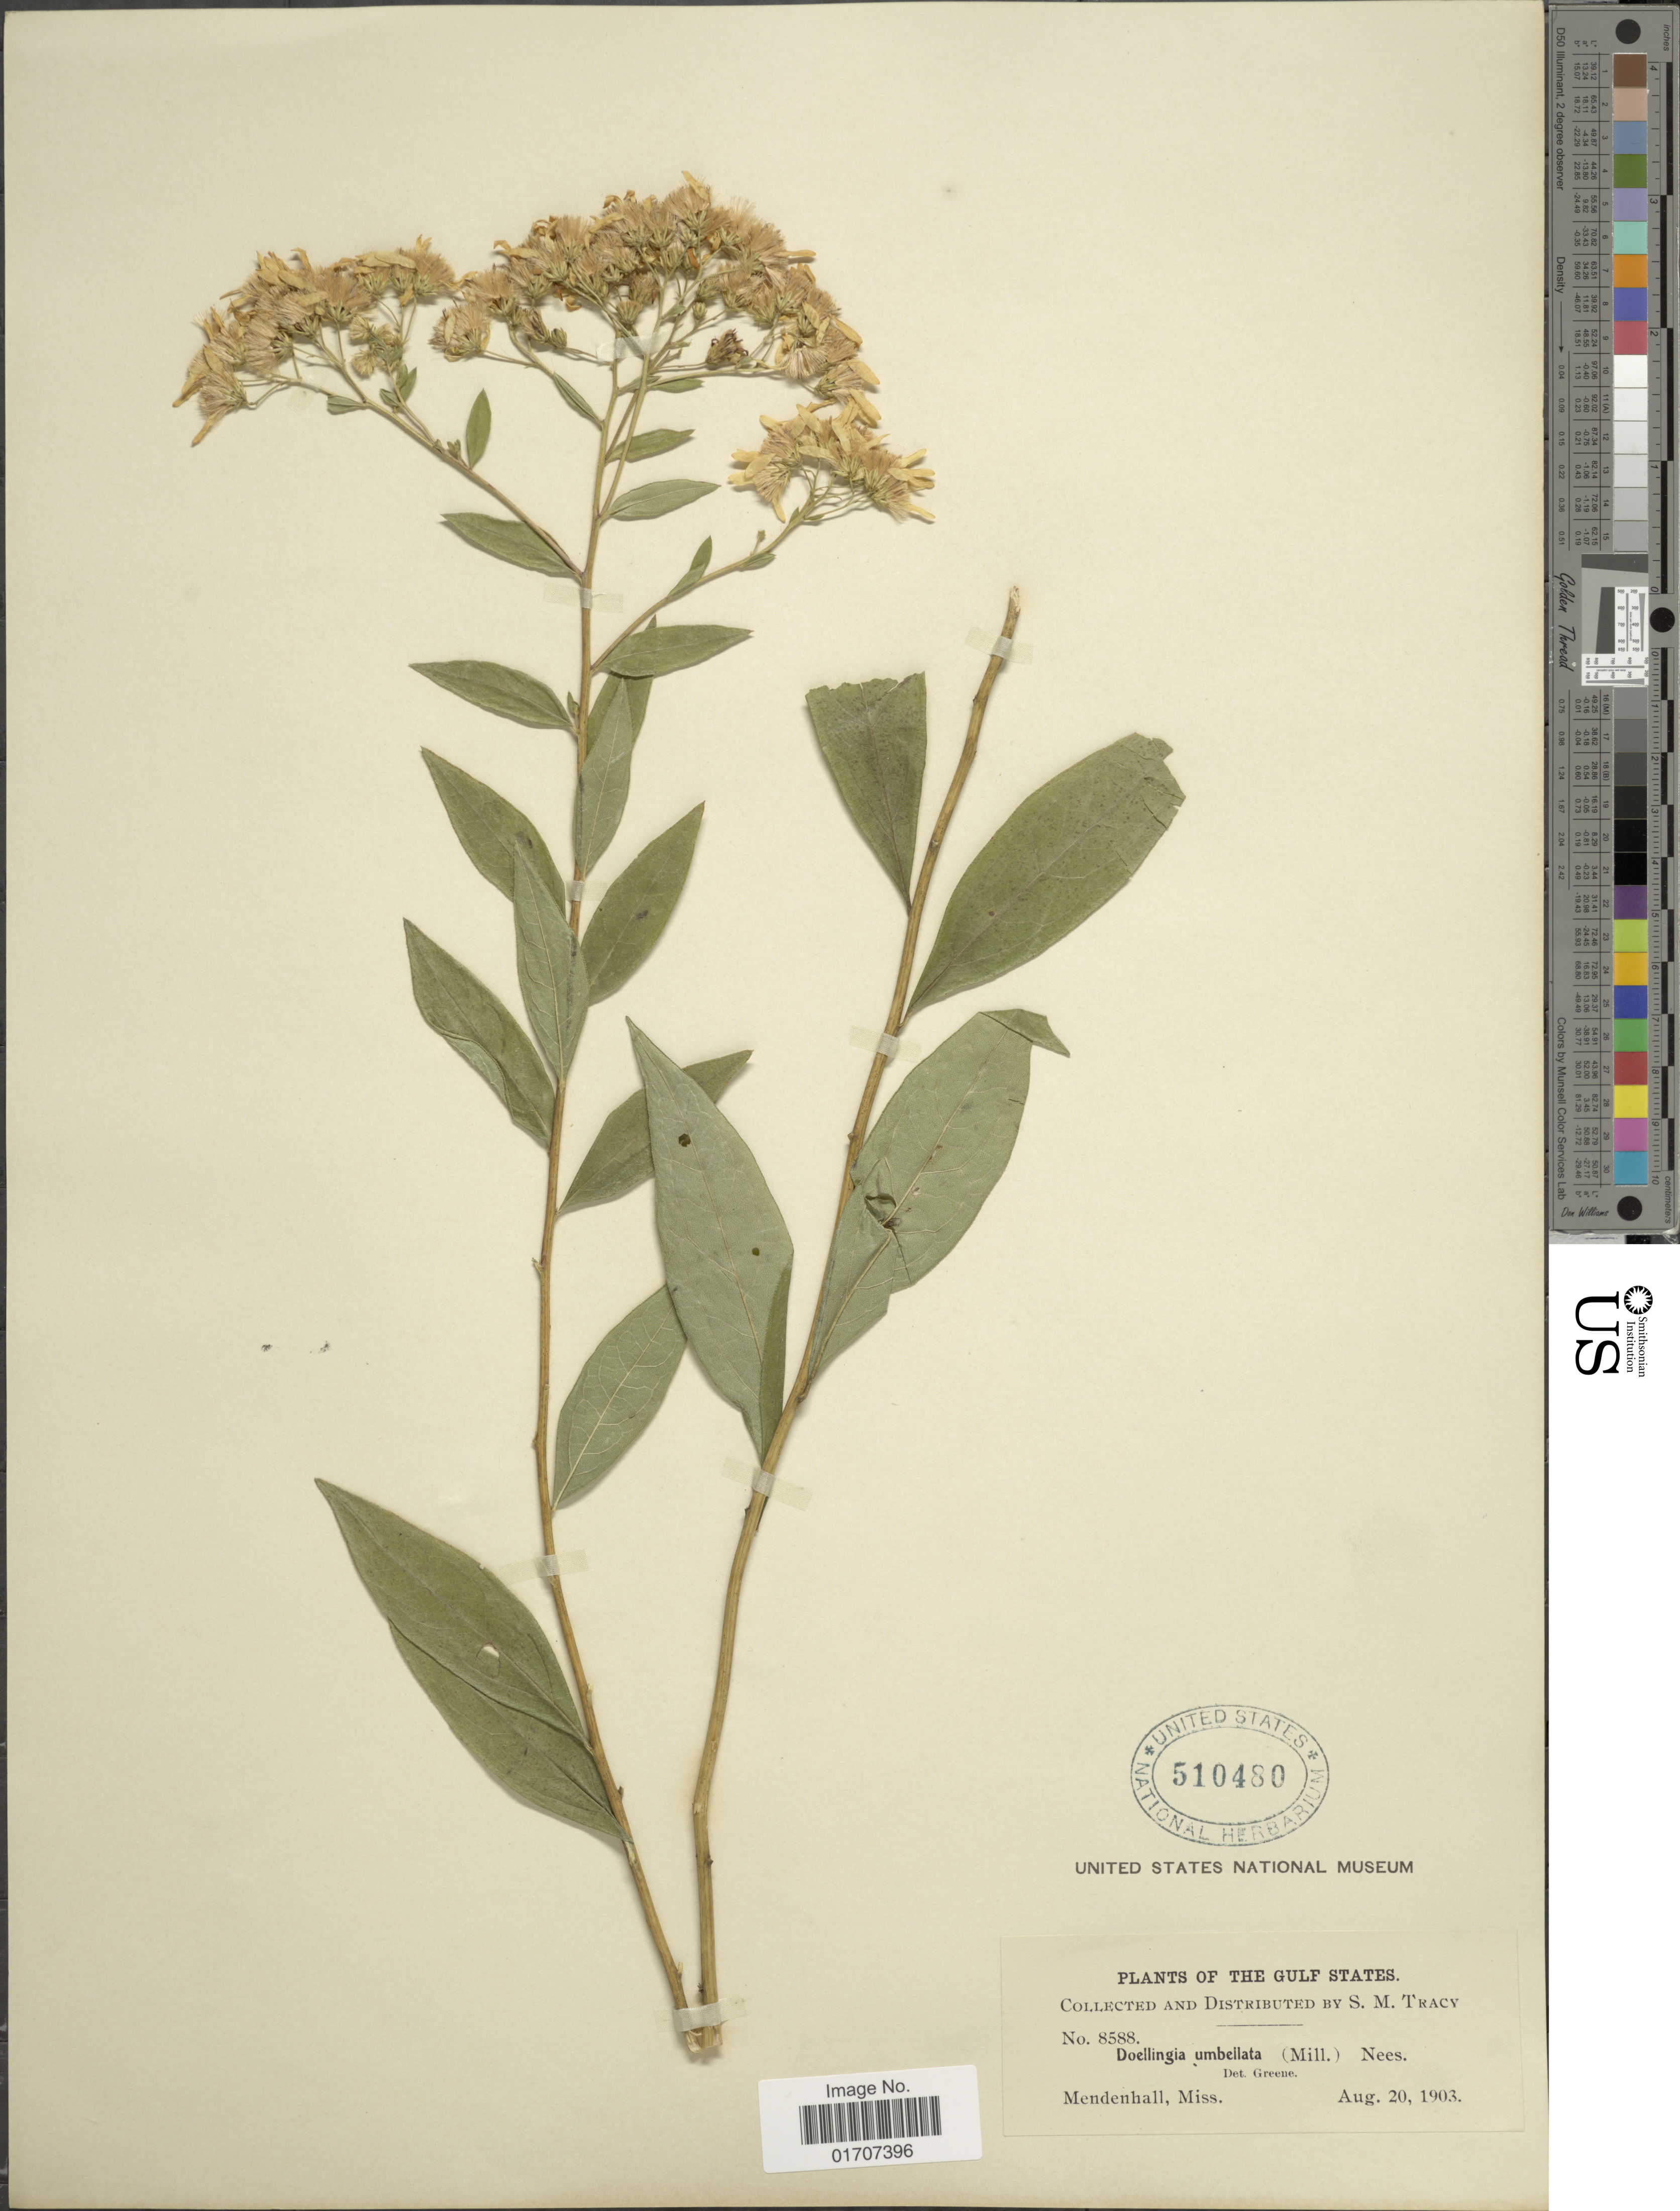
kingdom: Plantae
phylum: Tracheophyta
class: Magnoliopsida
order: Asterales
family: Asteraceae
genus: Doellingeria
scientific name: Doellingeria sericocarpoides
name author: Small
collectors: S. M. Tracy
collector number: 8588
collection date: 1903-08-20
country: United States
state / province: Mississippi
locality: The Gulf States, Mendenhall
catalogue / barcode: US 510480